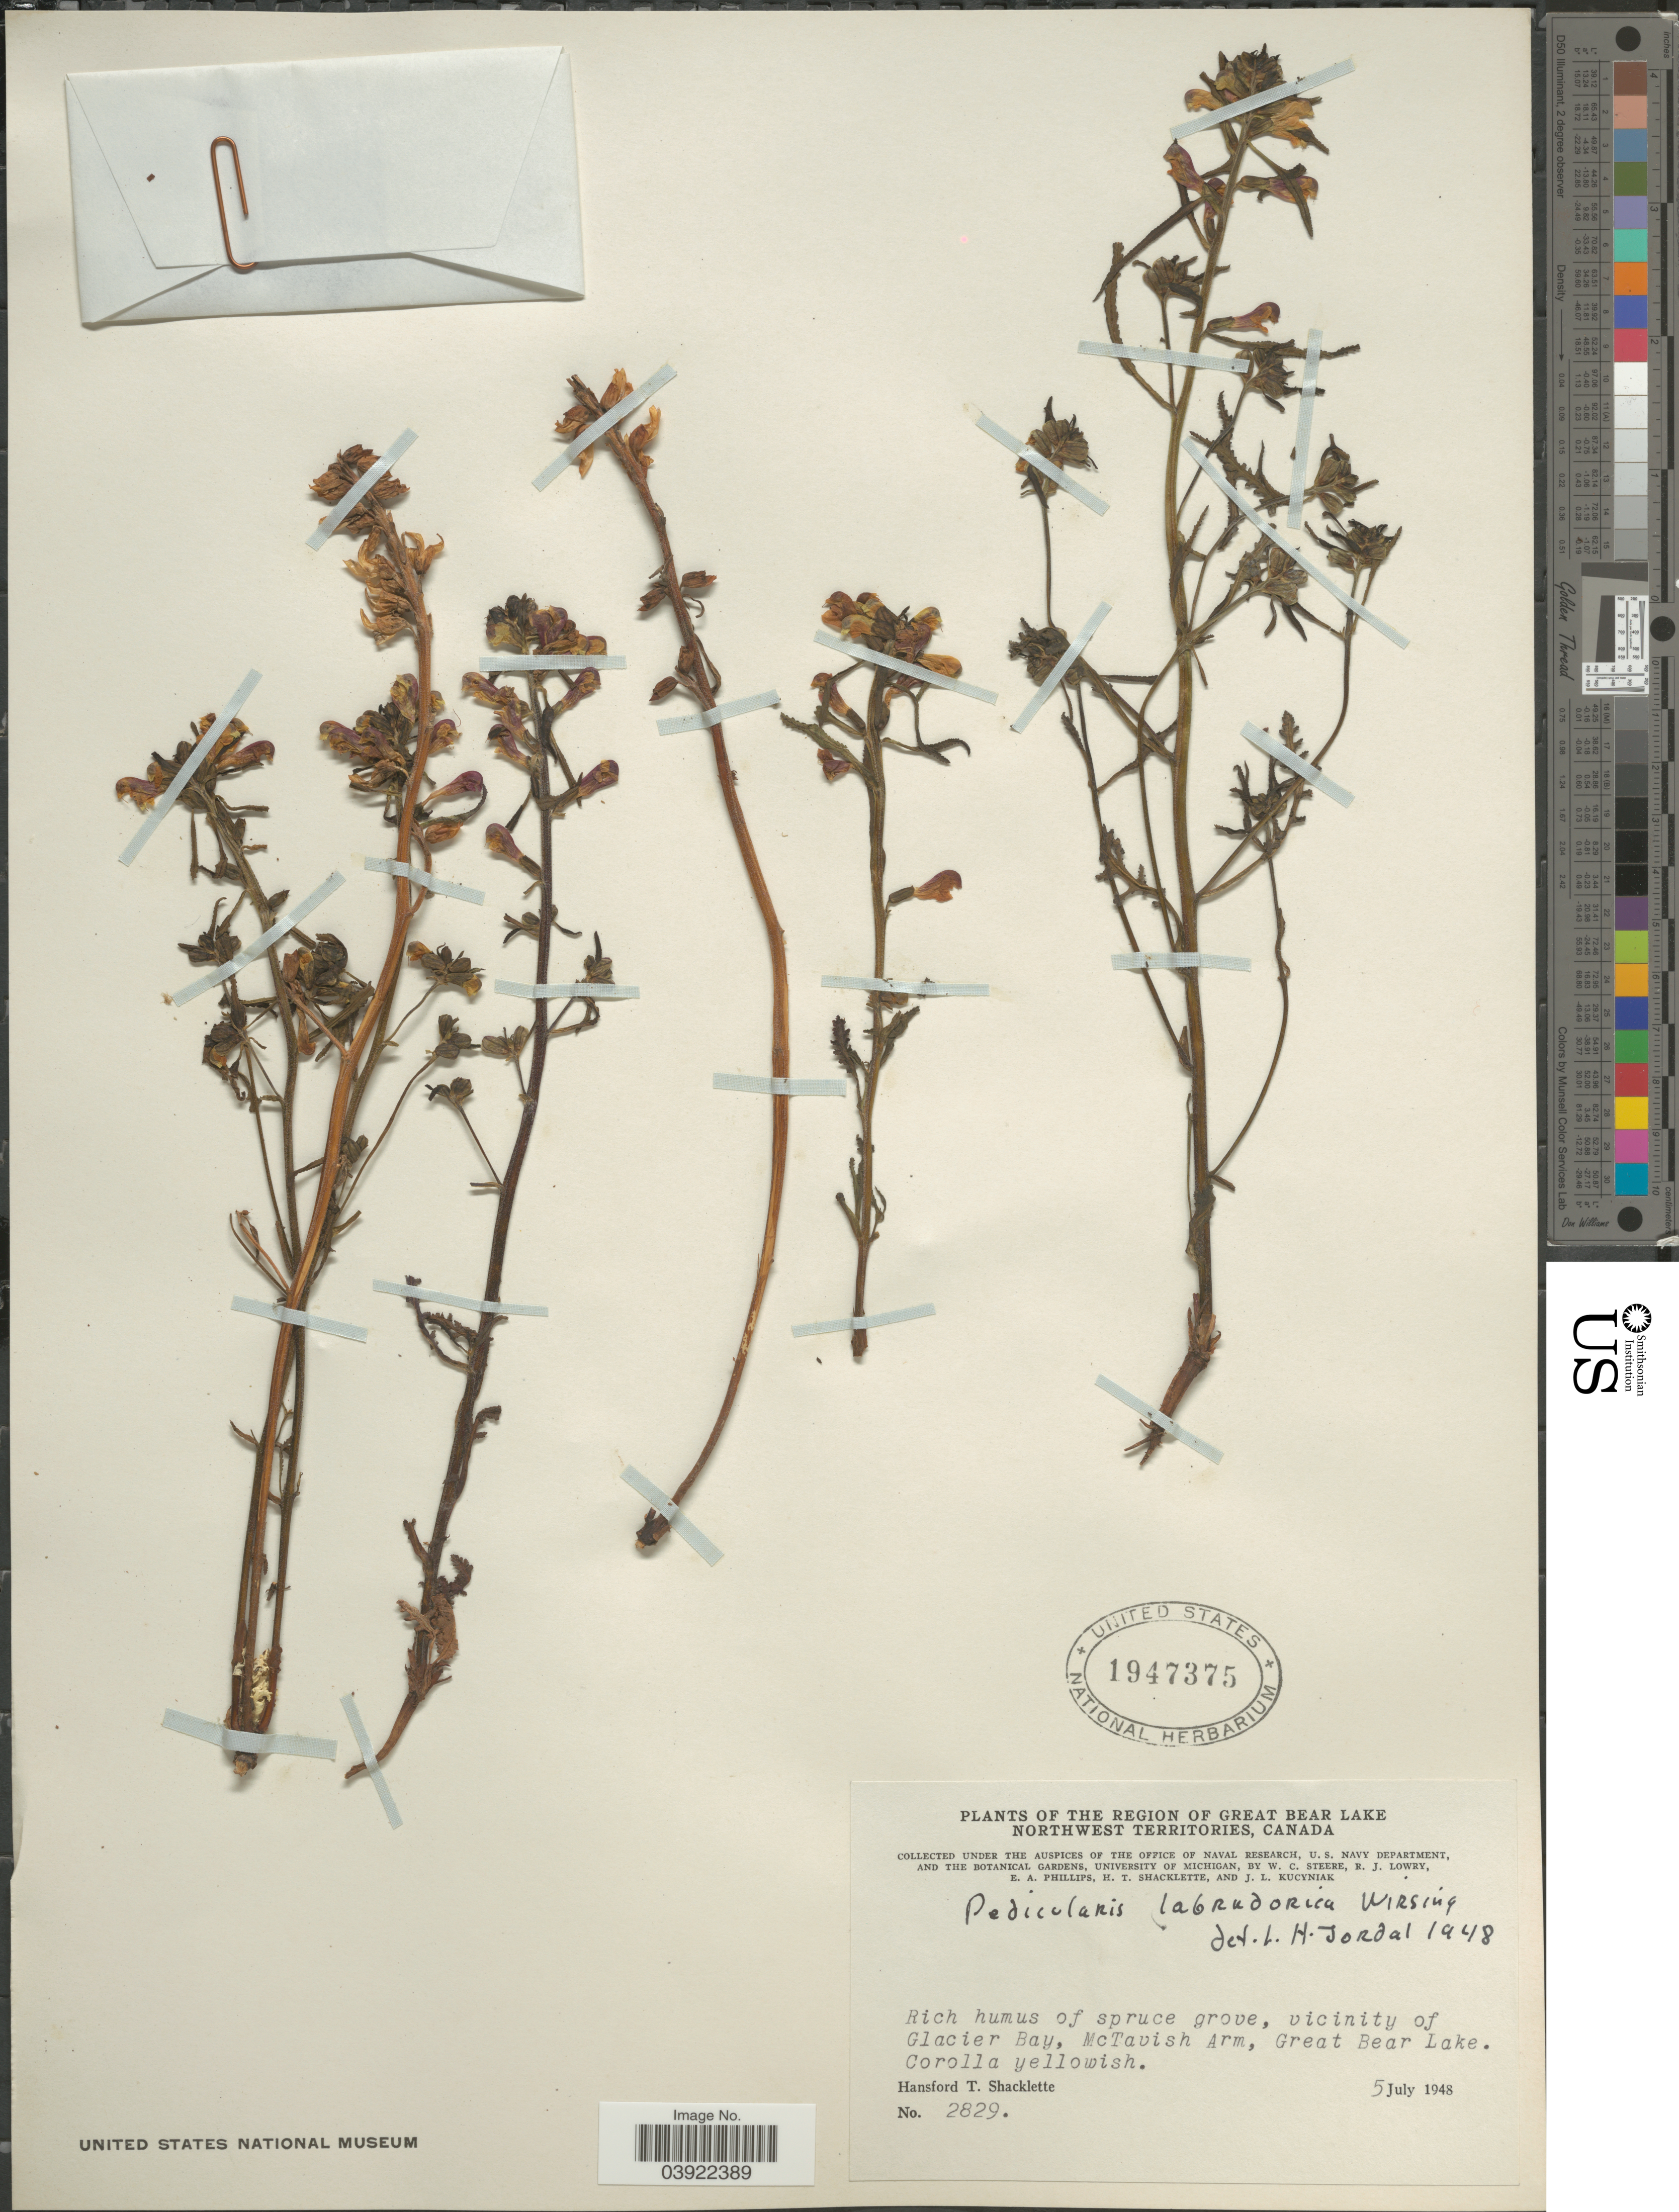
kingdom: Plantae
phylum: Tracheophyta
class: Magnoliopsida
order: Lamiales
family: Orobanchaceae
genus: Pedicularis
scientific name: Pedicularis labradorica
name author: Wirsing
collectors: H. Shacklette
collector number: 2829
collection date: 1948-07-05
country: Canada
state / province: Northwest Territories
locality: The Region of Great Bear Lake. Vicinity of Glacier Bay, McTavish Arm, Great Bear Lake.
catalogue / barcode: US 1947375